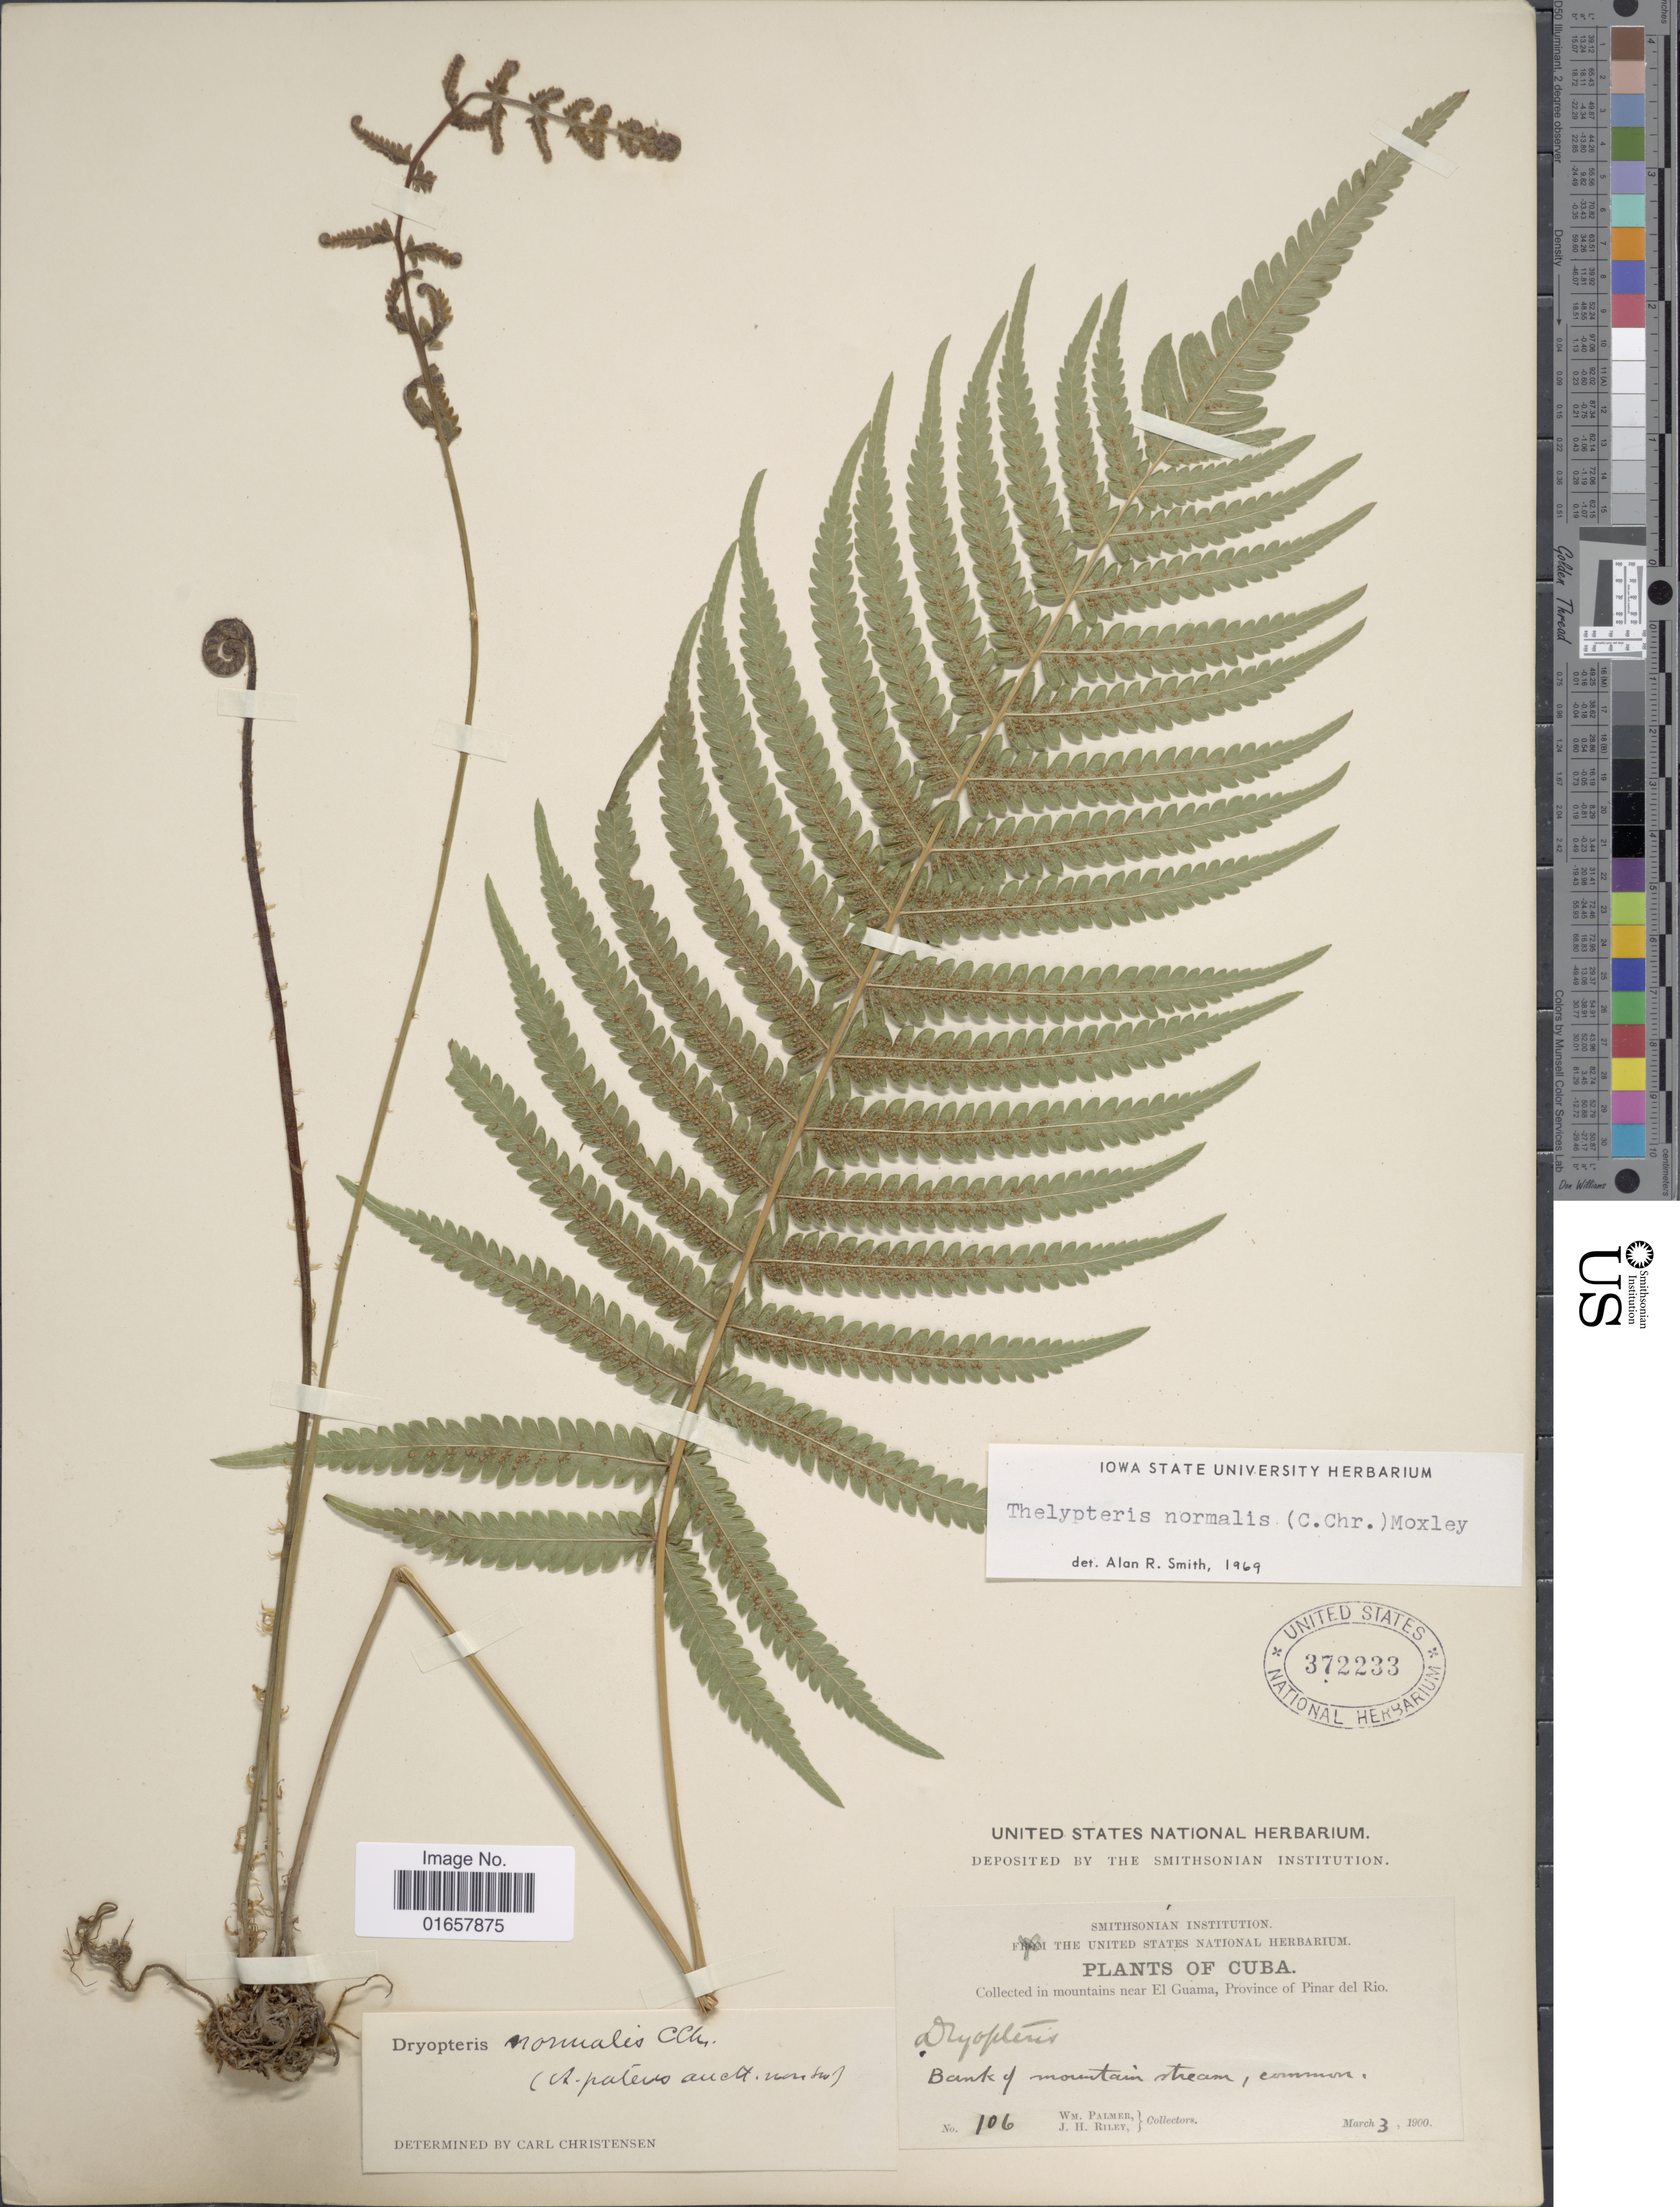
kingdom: Plantae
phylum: Tracheophyta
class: Polypodiopsida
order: Polypodiales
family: Thelypteridaceae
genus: Christella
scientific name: Christella kunthii comb. ined.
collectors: W. Palmer & J. H. Riley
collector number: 106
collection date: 1900-03-03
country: Cuba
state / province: Pinar del Río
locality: Cuba, in mountains near El Guama. Province of Pinar del Rio.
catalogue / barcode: US 372233